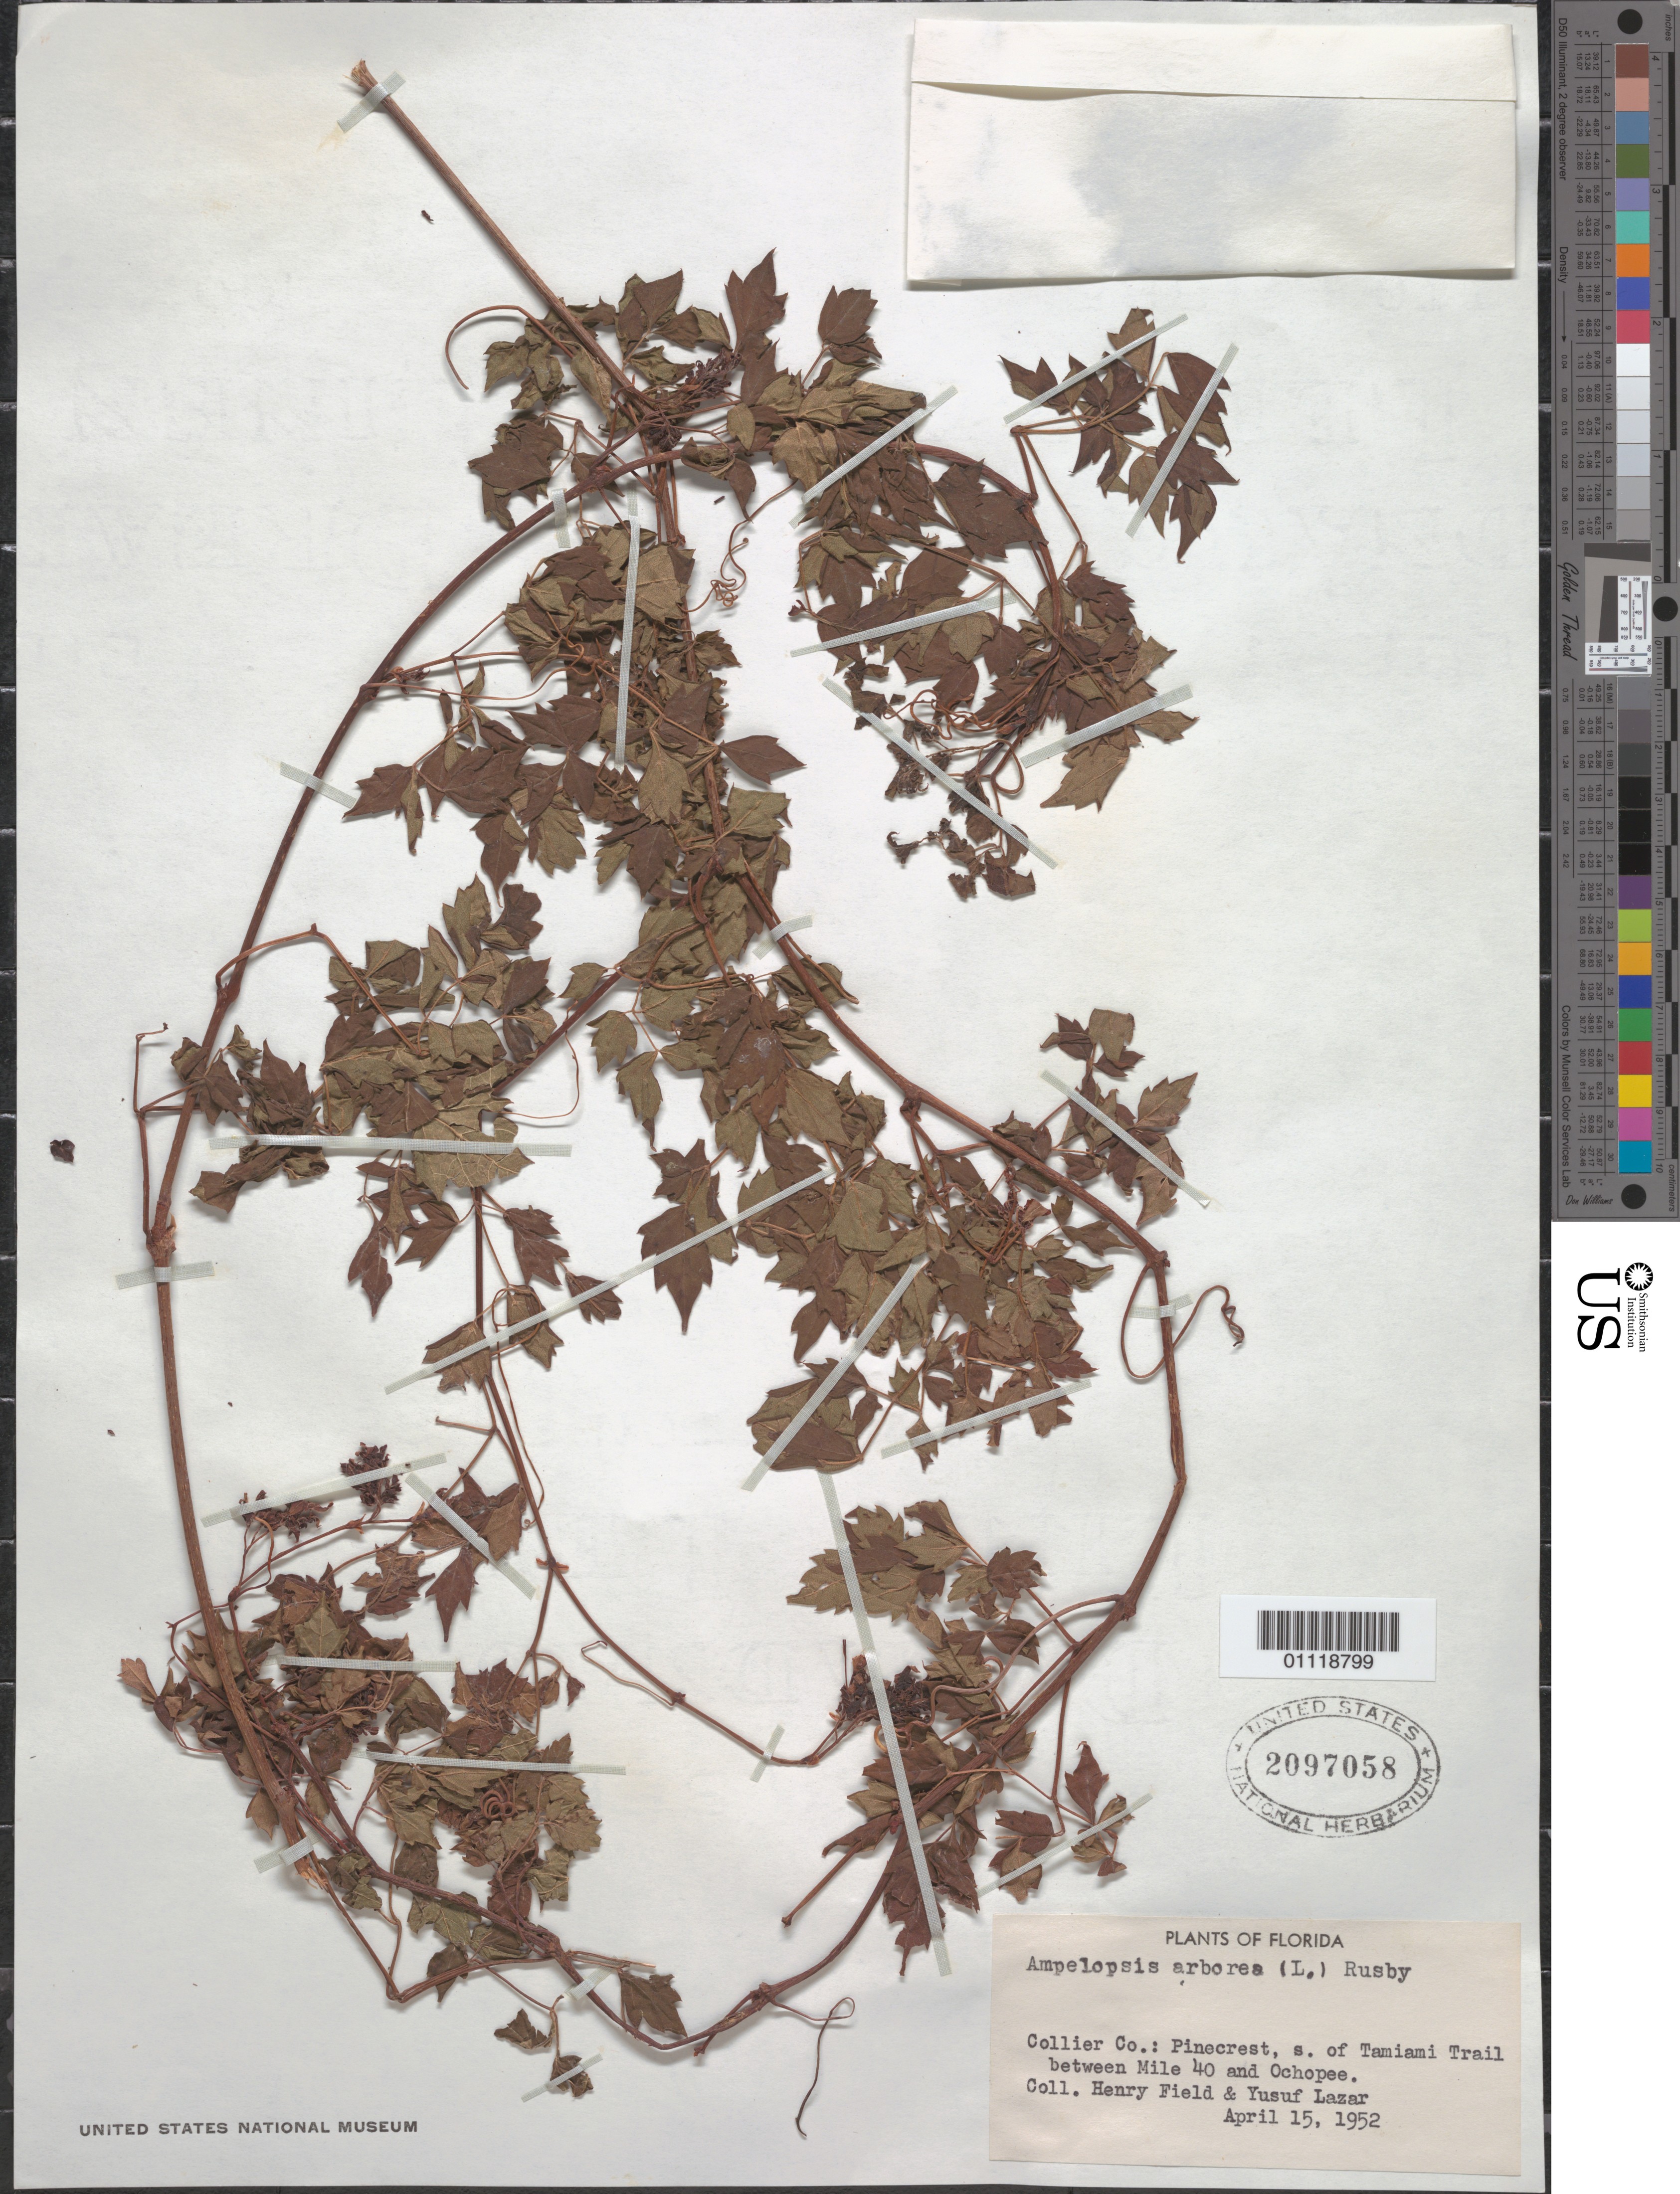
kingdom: Plantae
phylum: Tracheophyta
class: Magnoliopsida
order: Vitales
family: Vitaceae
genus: Ampelopsis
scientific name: Ampelopsis arborea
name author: (L.) Koehne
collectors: H. Field & Y. Lazar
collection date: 1952-04-15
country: United States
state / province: Florida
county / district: Collier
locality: Pinecrest, S of Tamiami Trail between mi 40 and Ochopee.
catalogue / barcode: US 2097058